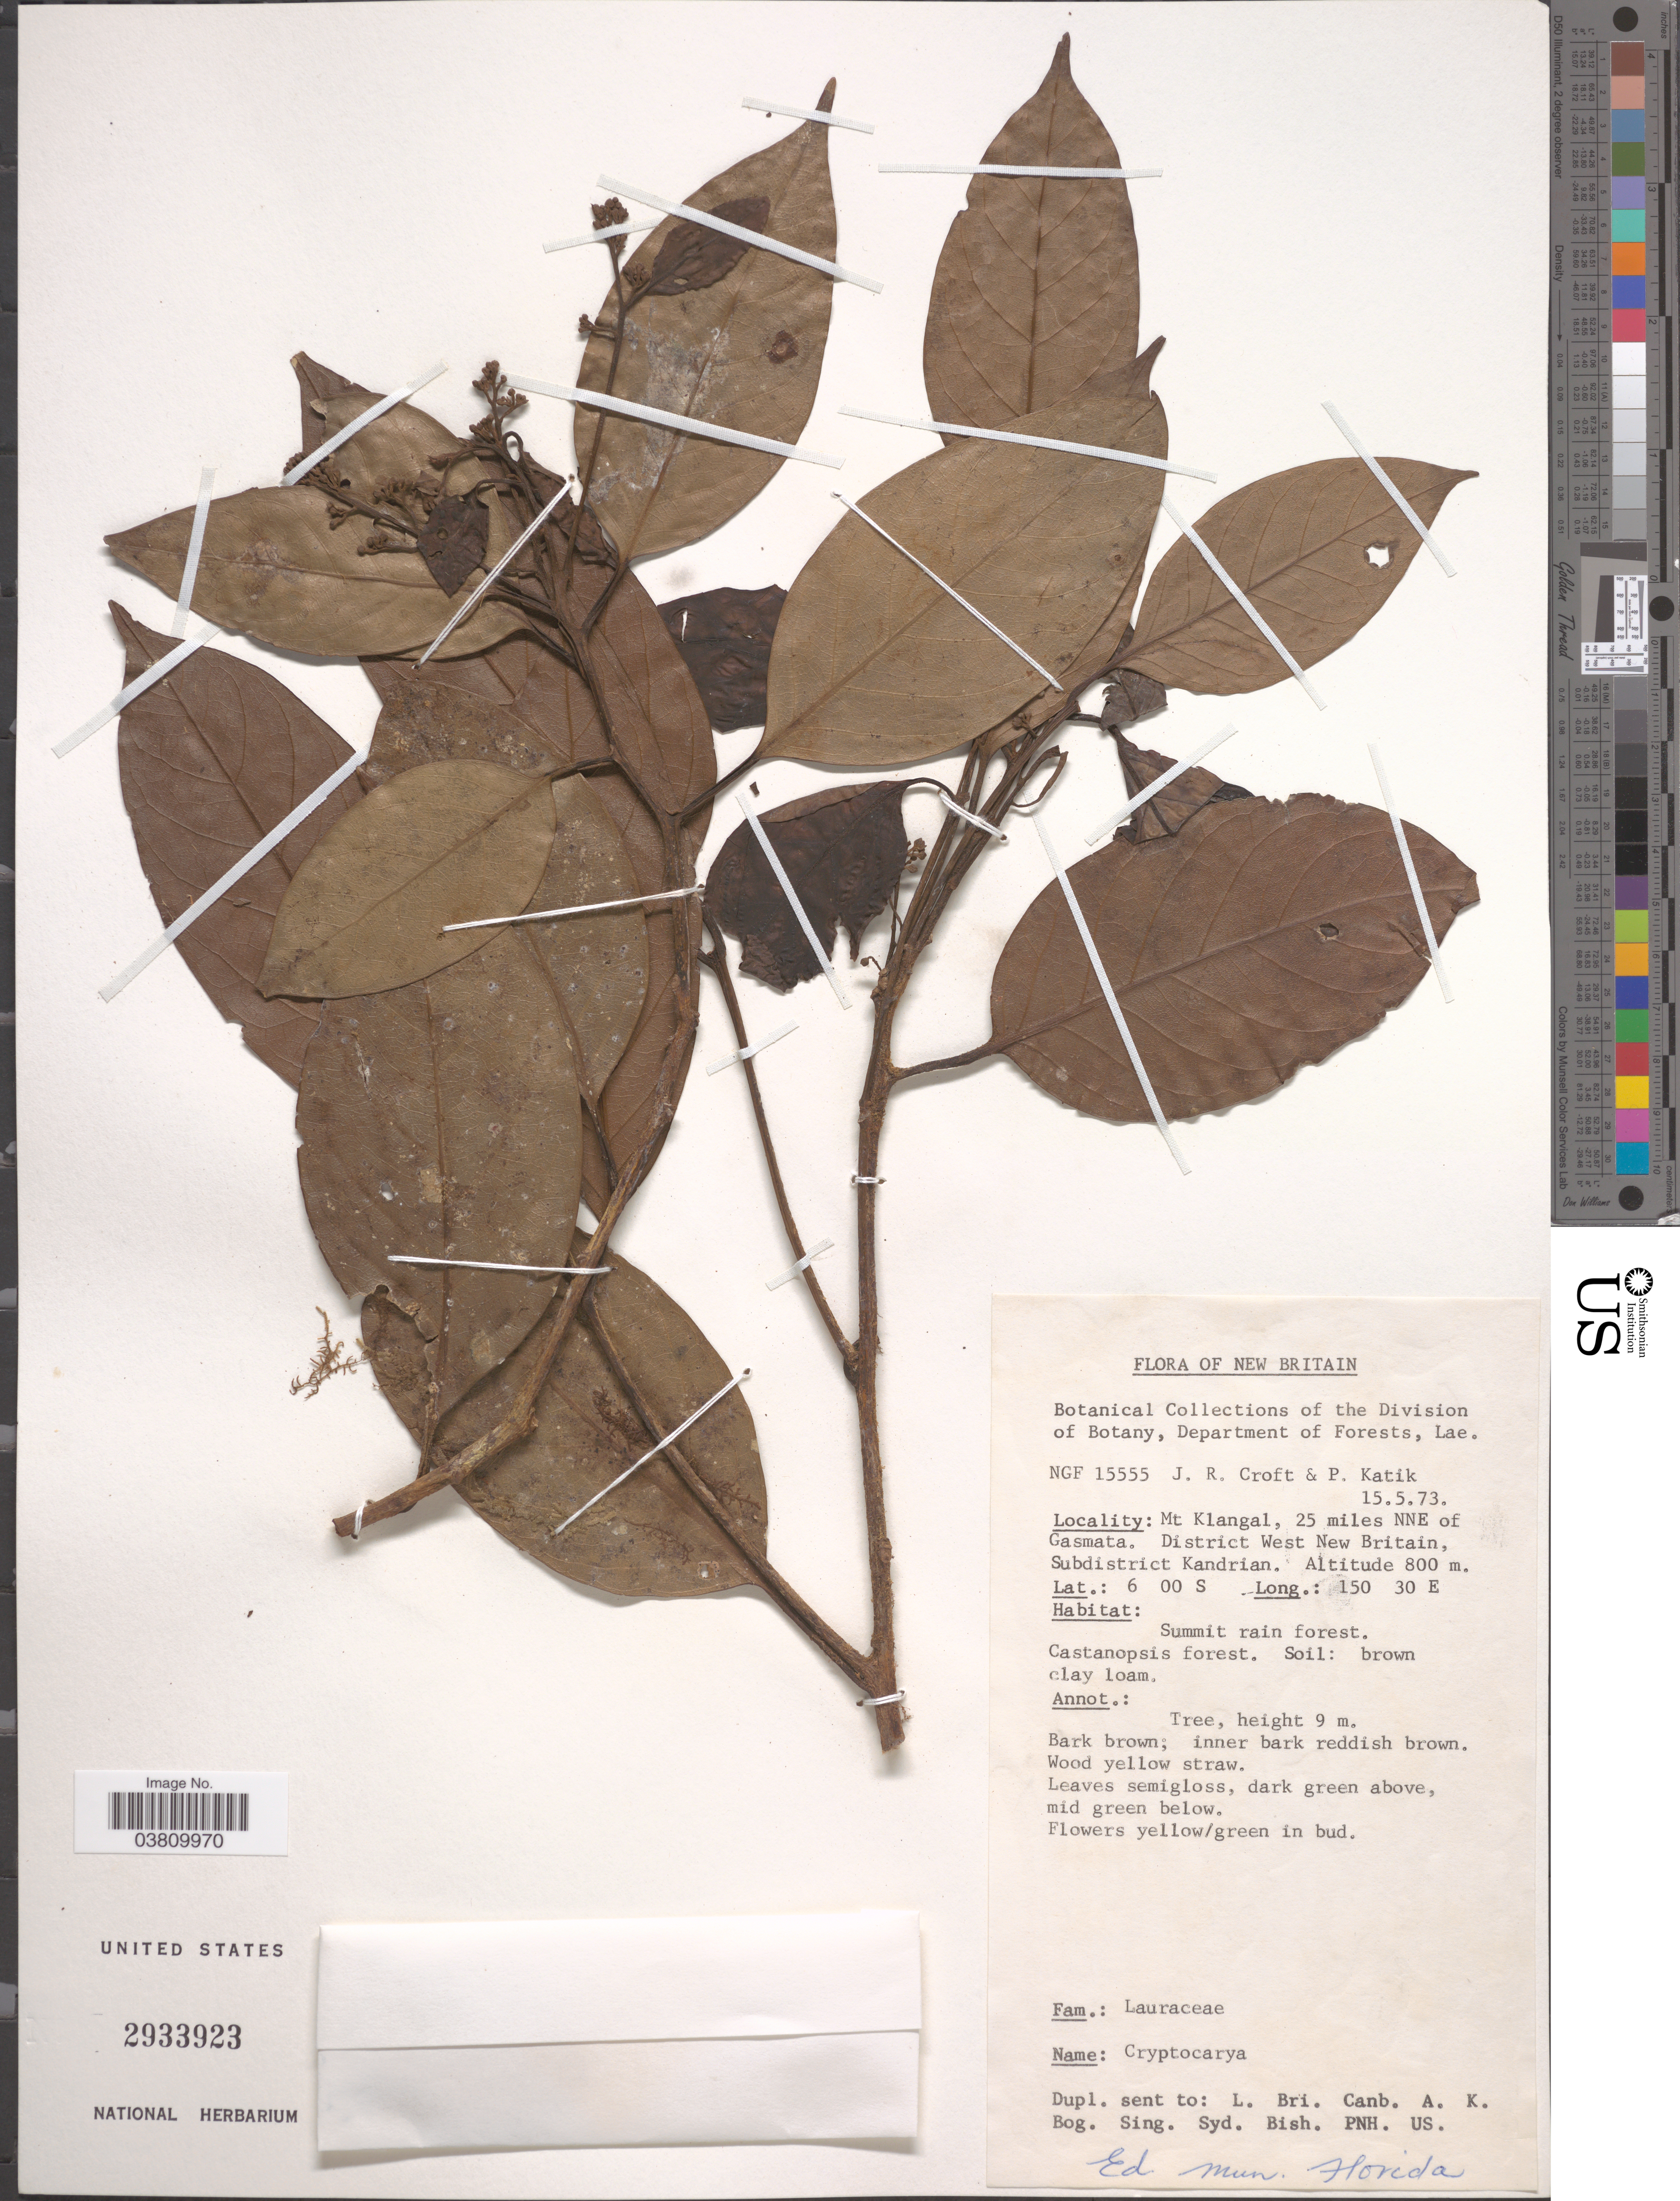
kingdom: Plantae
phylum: Tracheophyta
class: Magnoliopsida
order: Laurales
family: Lauraceae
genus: Cryptocarya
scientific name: Cryptocarya sp.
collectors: J. R. Croft & P. Katik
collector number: NGF15555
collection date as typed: Transcribed d/m/y: 15/5/73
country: Papua New Guinea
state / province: West New Britain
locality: Mt Klangal, 25 miles NNE of Gasmata. District West New Britain, Subdistrict Kandrian.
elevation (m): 800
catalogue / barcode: US 2933923